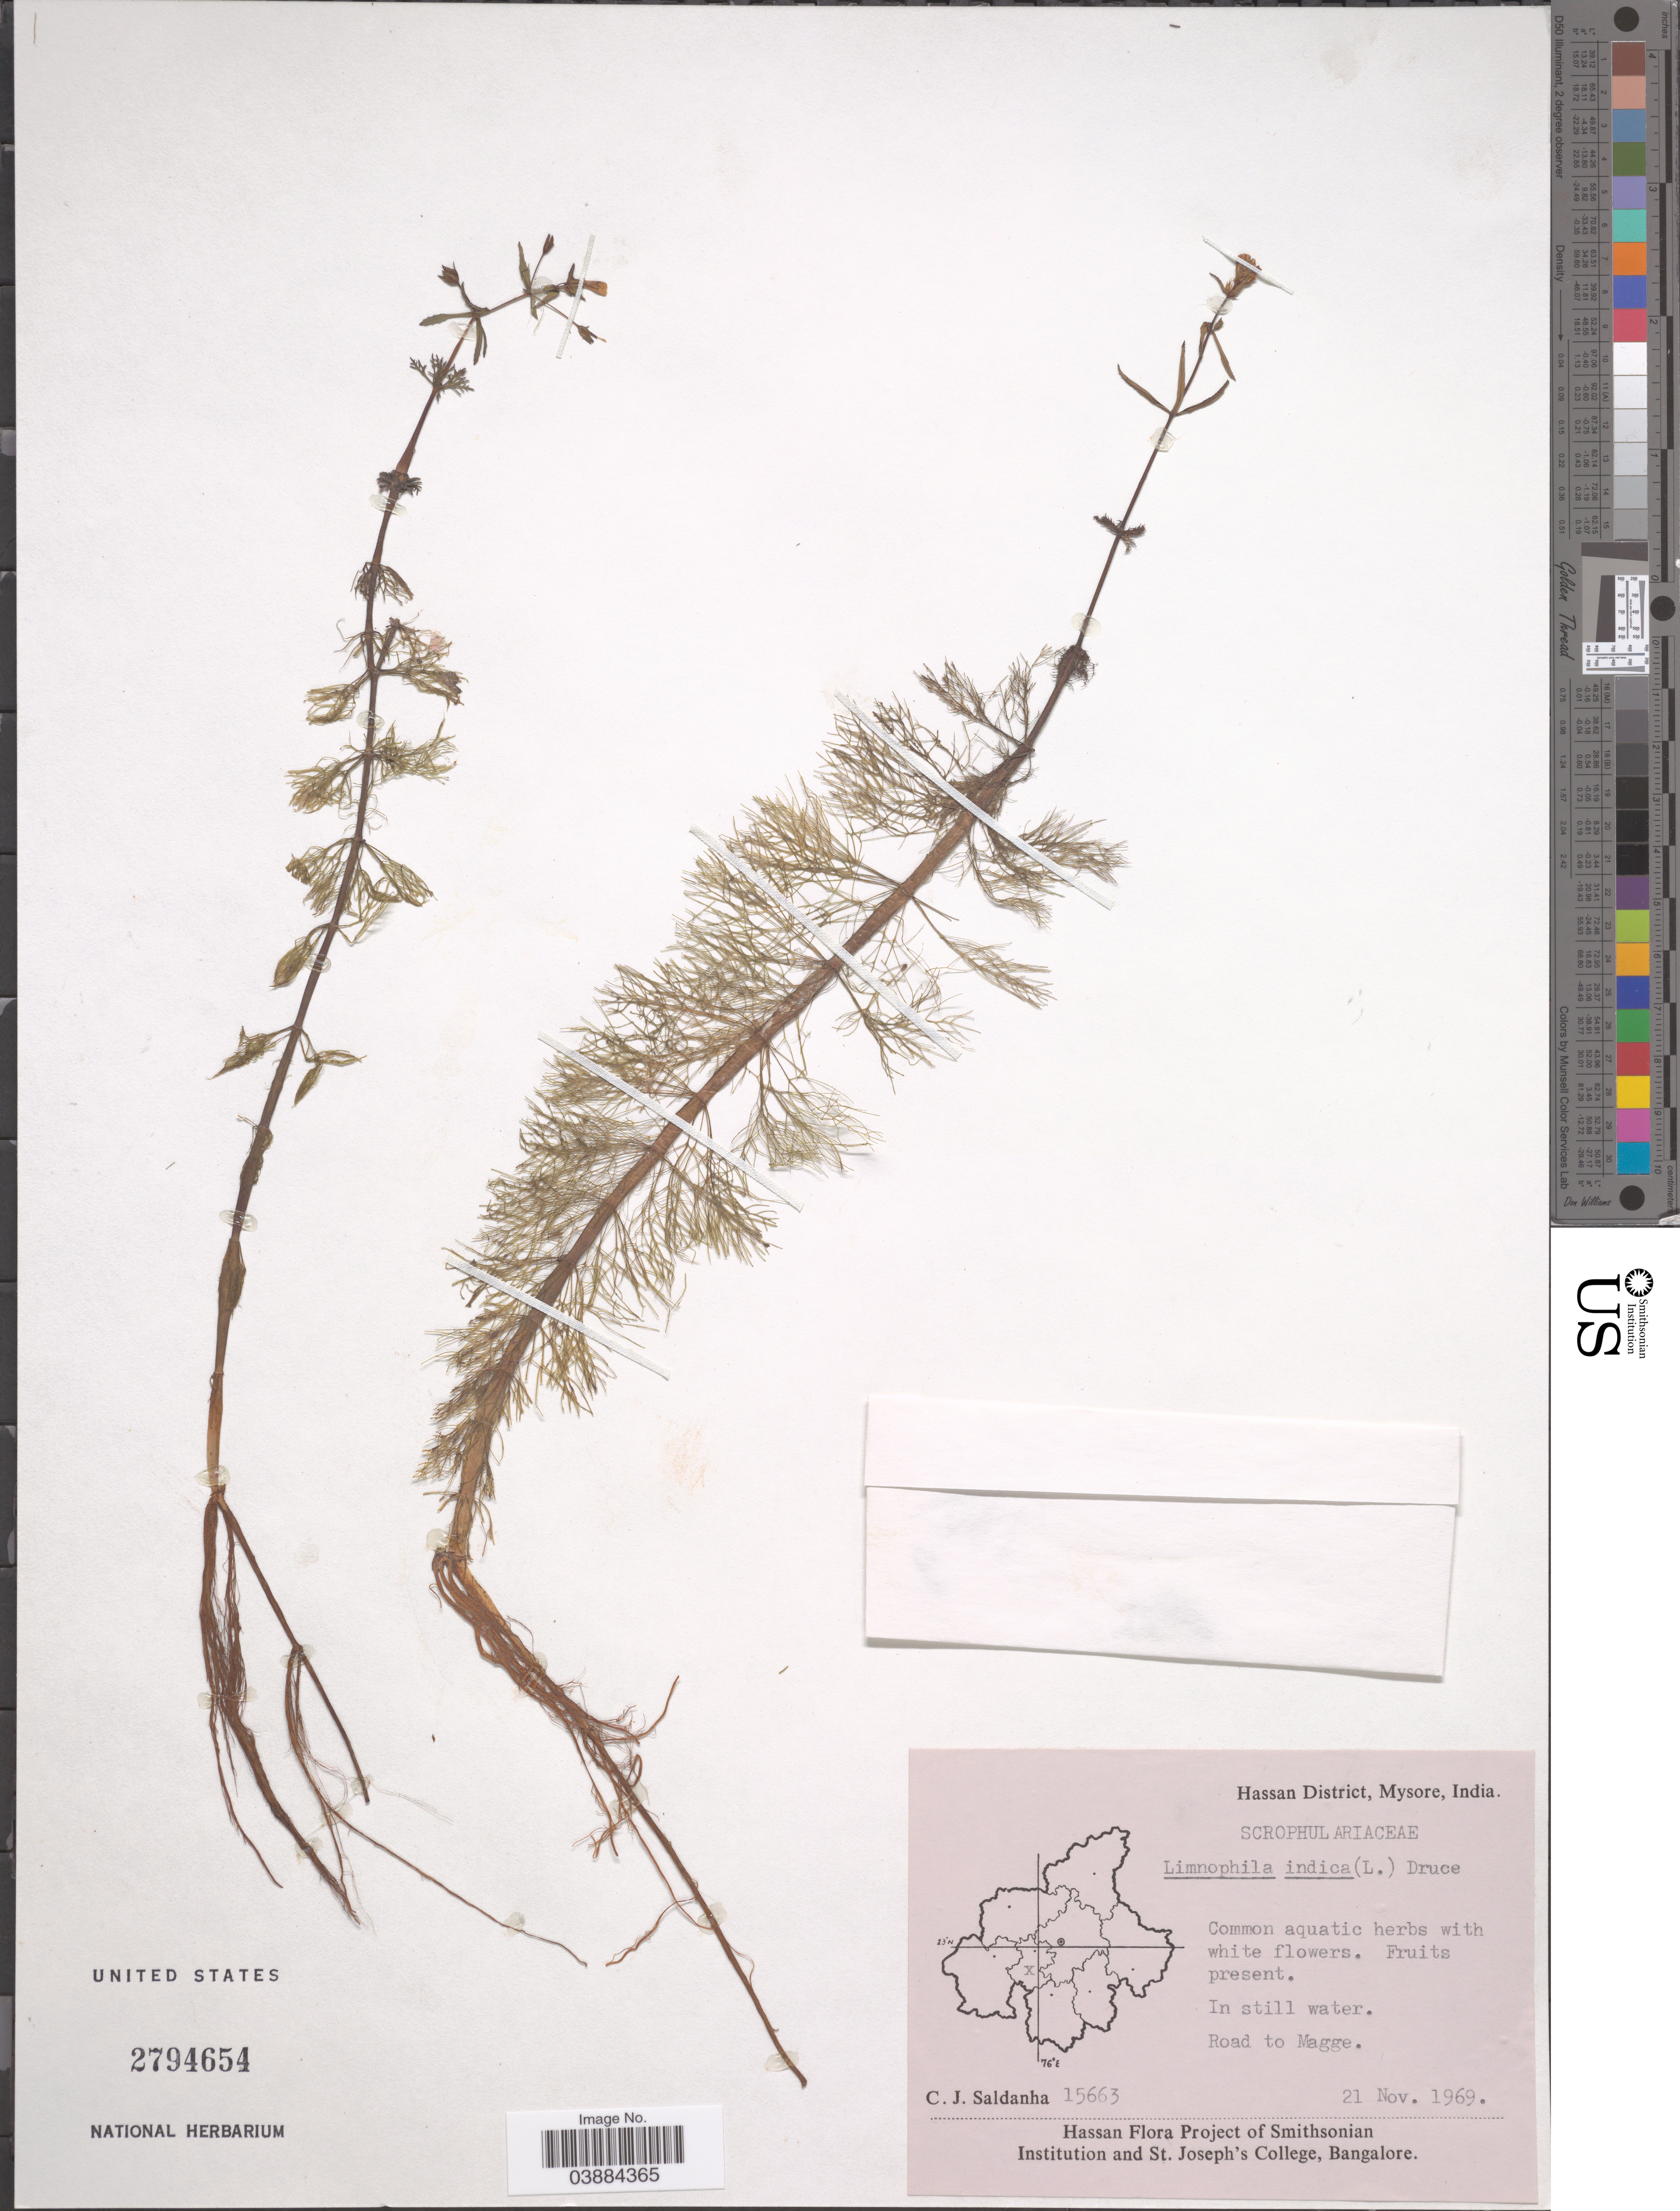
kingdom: Plantae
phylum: Tracheophyta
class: Magnoliopsida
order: Lamiales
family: Plantaginaceae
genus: Limnophila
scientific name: Limnophila indica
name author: (L.) Druce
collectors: C. J. Saldanha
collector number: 15663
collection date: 1969-11-21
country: India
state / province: Karnataka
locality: Hassan District, Mysore. Road to Magge.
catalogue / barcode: US 2794654